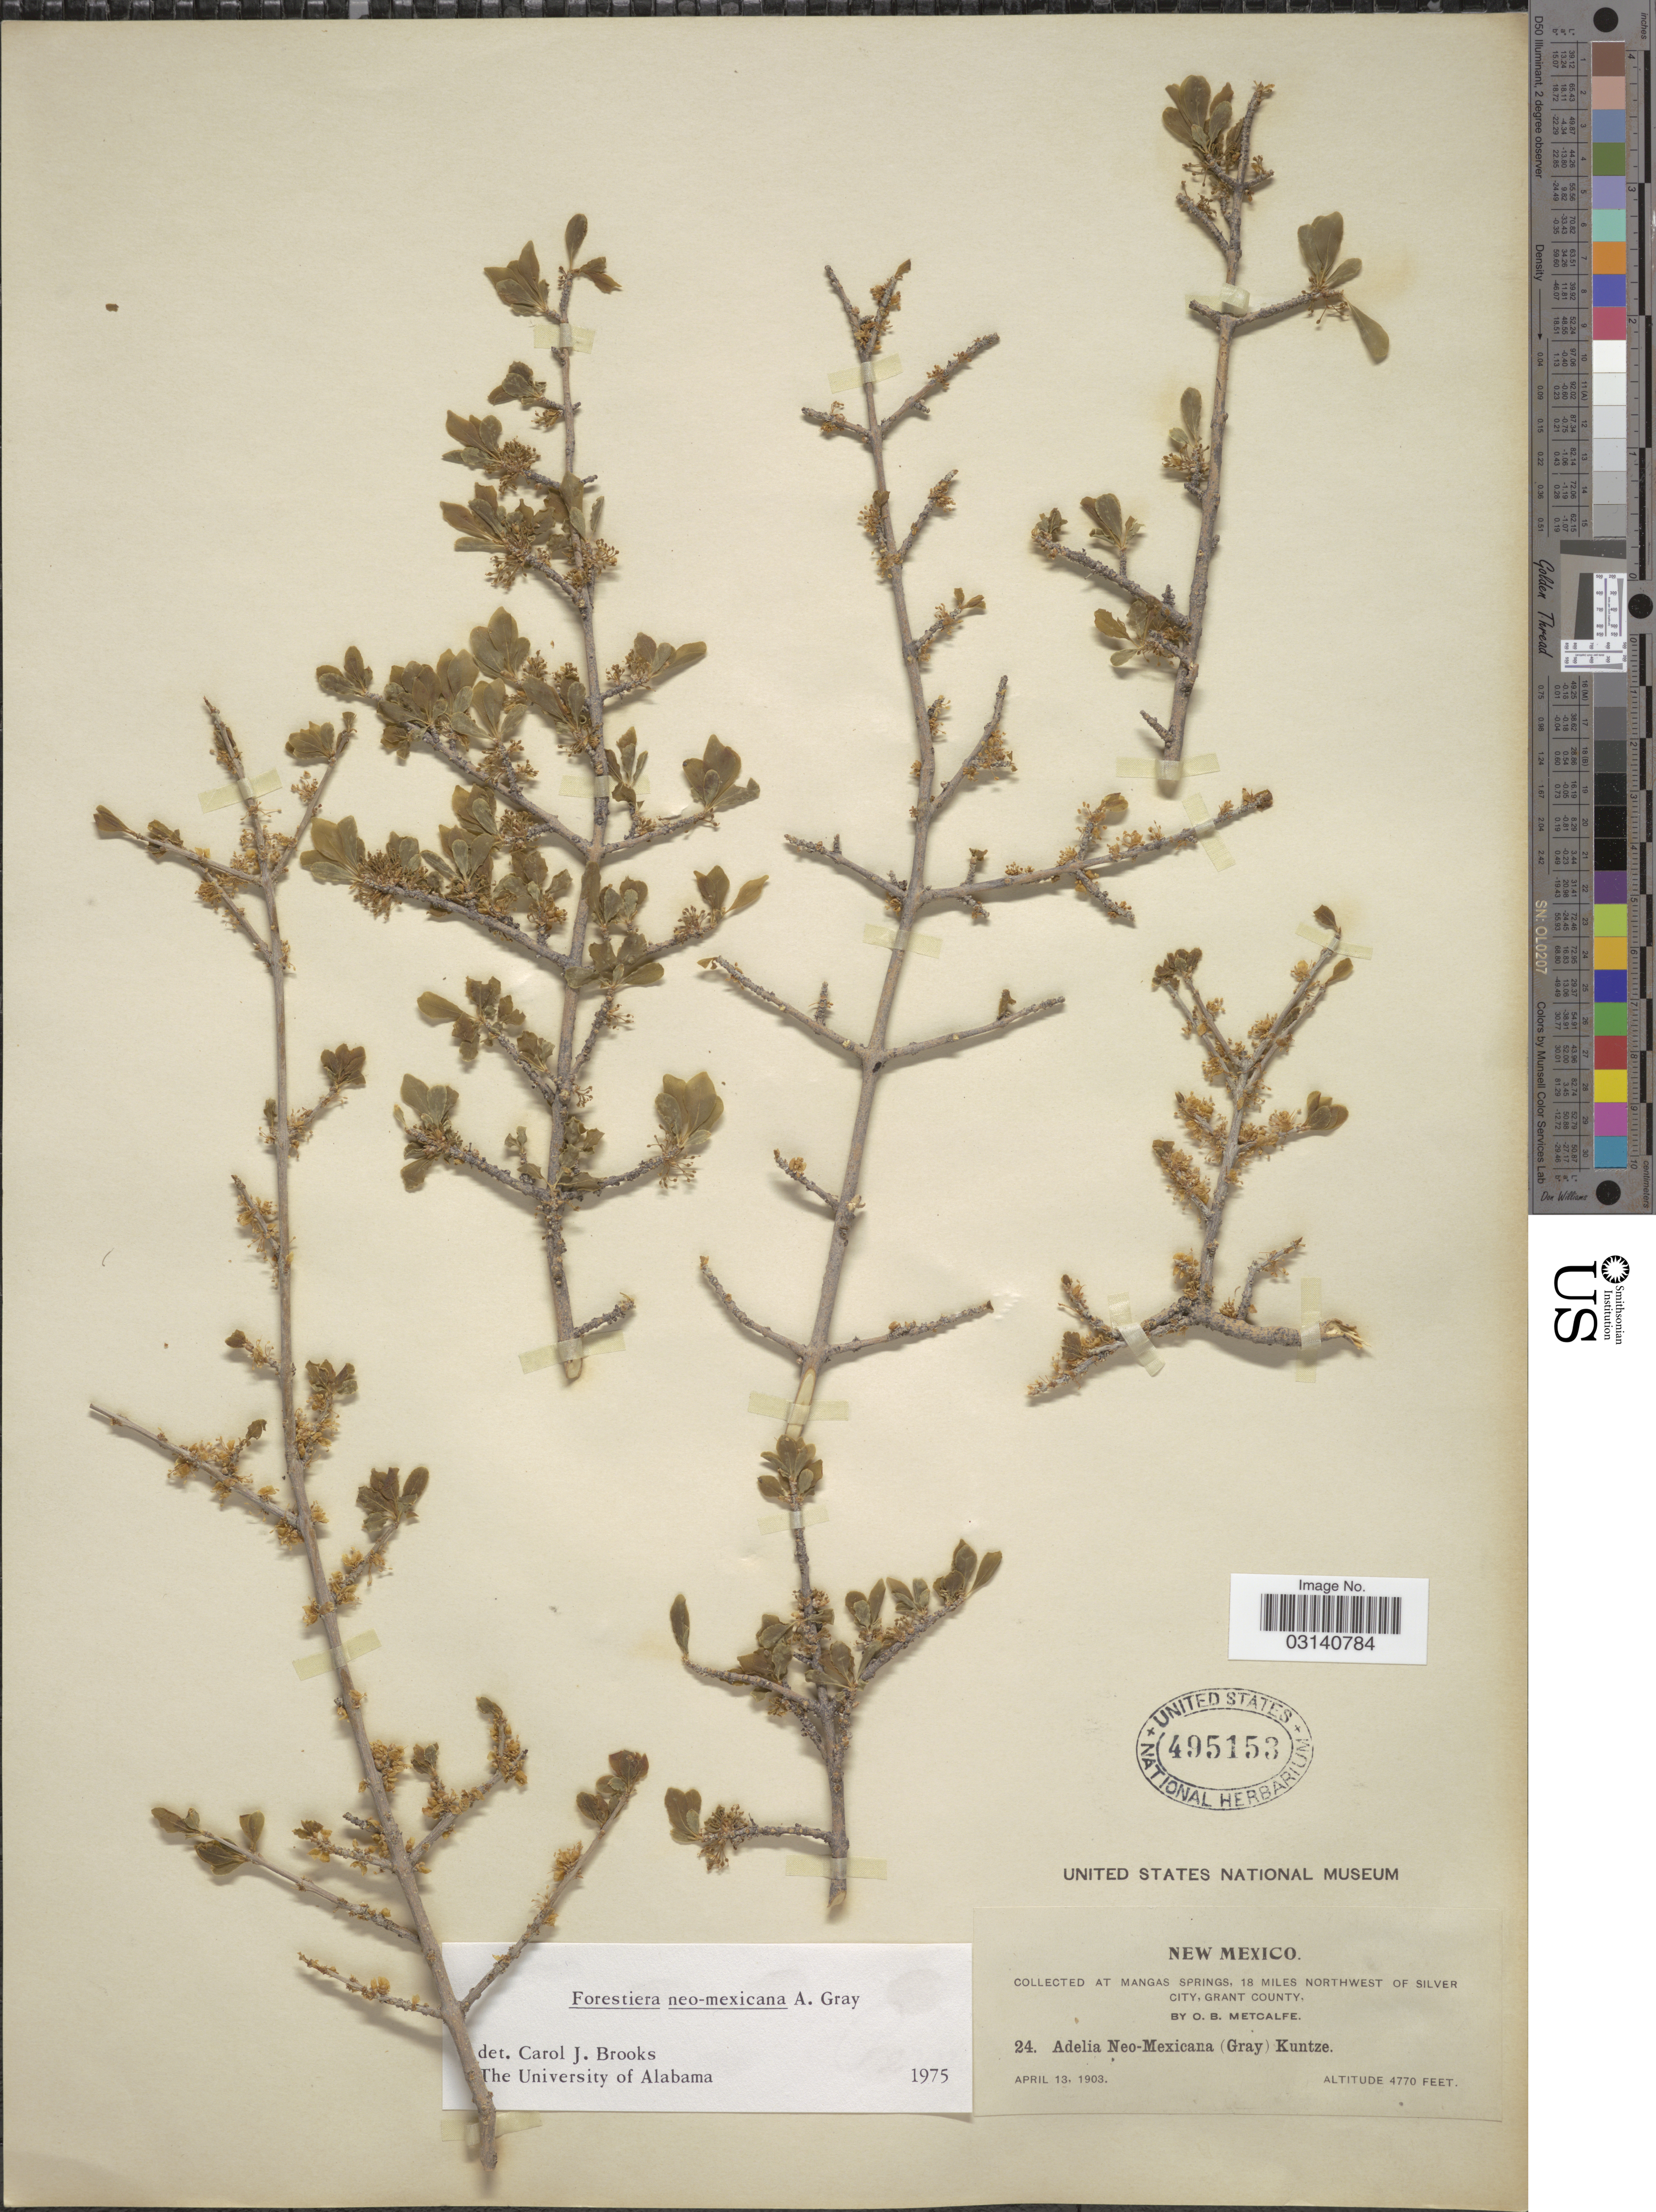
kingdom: Plantae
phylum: Tracheophyta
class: Magnoliopsida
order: Lamiales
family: Oleaceae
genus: Forestiera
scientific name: Forestiera neomexicana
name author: A. Gray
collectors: O. B. Metcalfe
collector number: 24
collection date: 1903-04-13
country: United States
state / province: New Mexico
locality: Mangas Springs, 18 miles northwest of Silver City, Grant County.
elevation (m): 1454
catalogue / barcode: US 495153